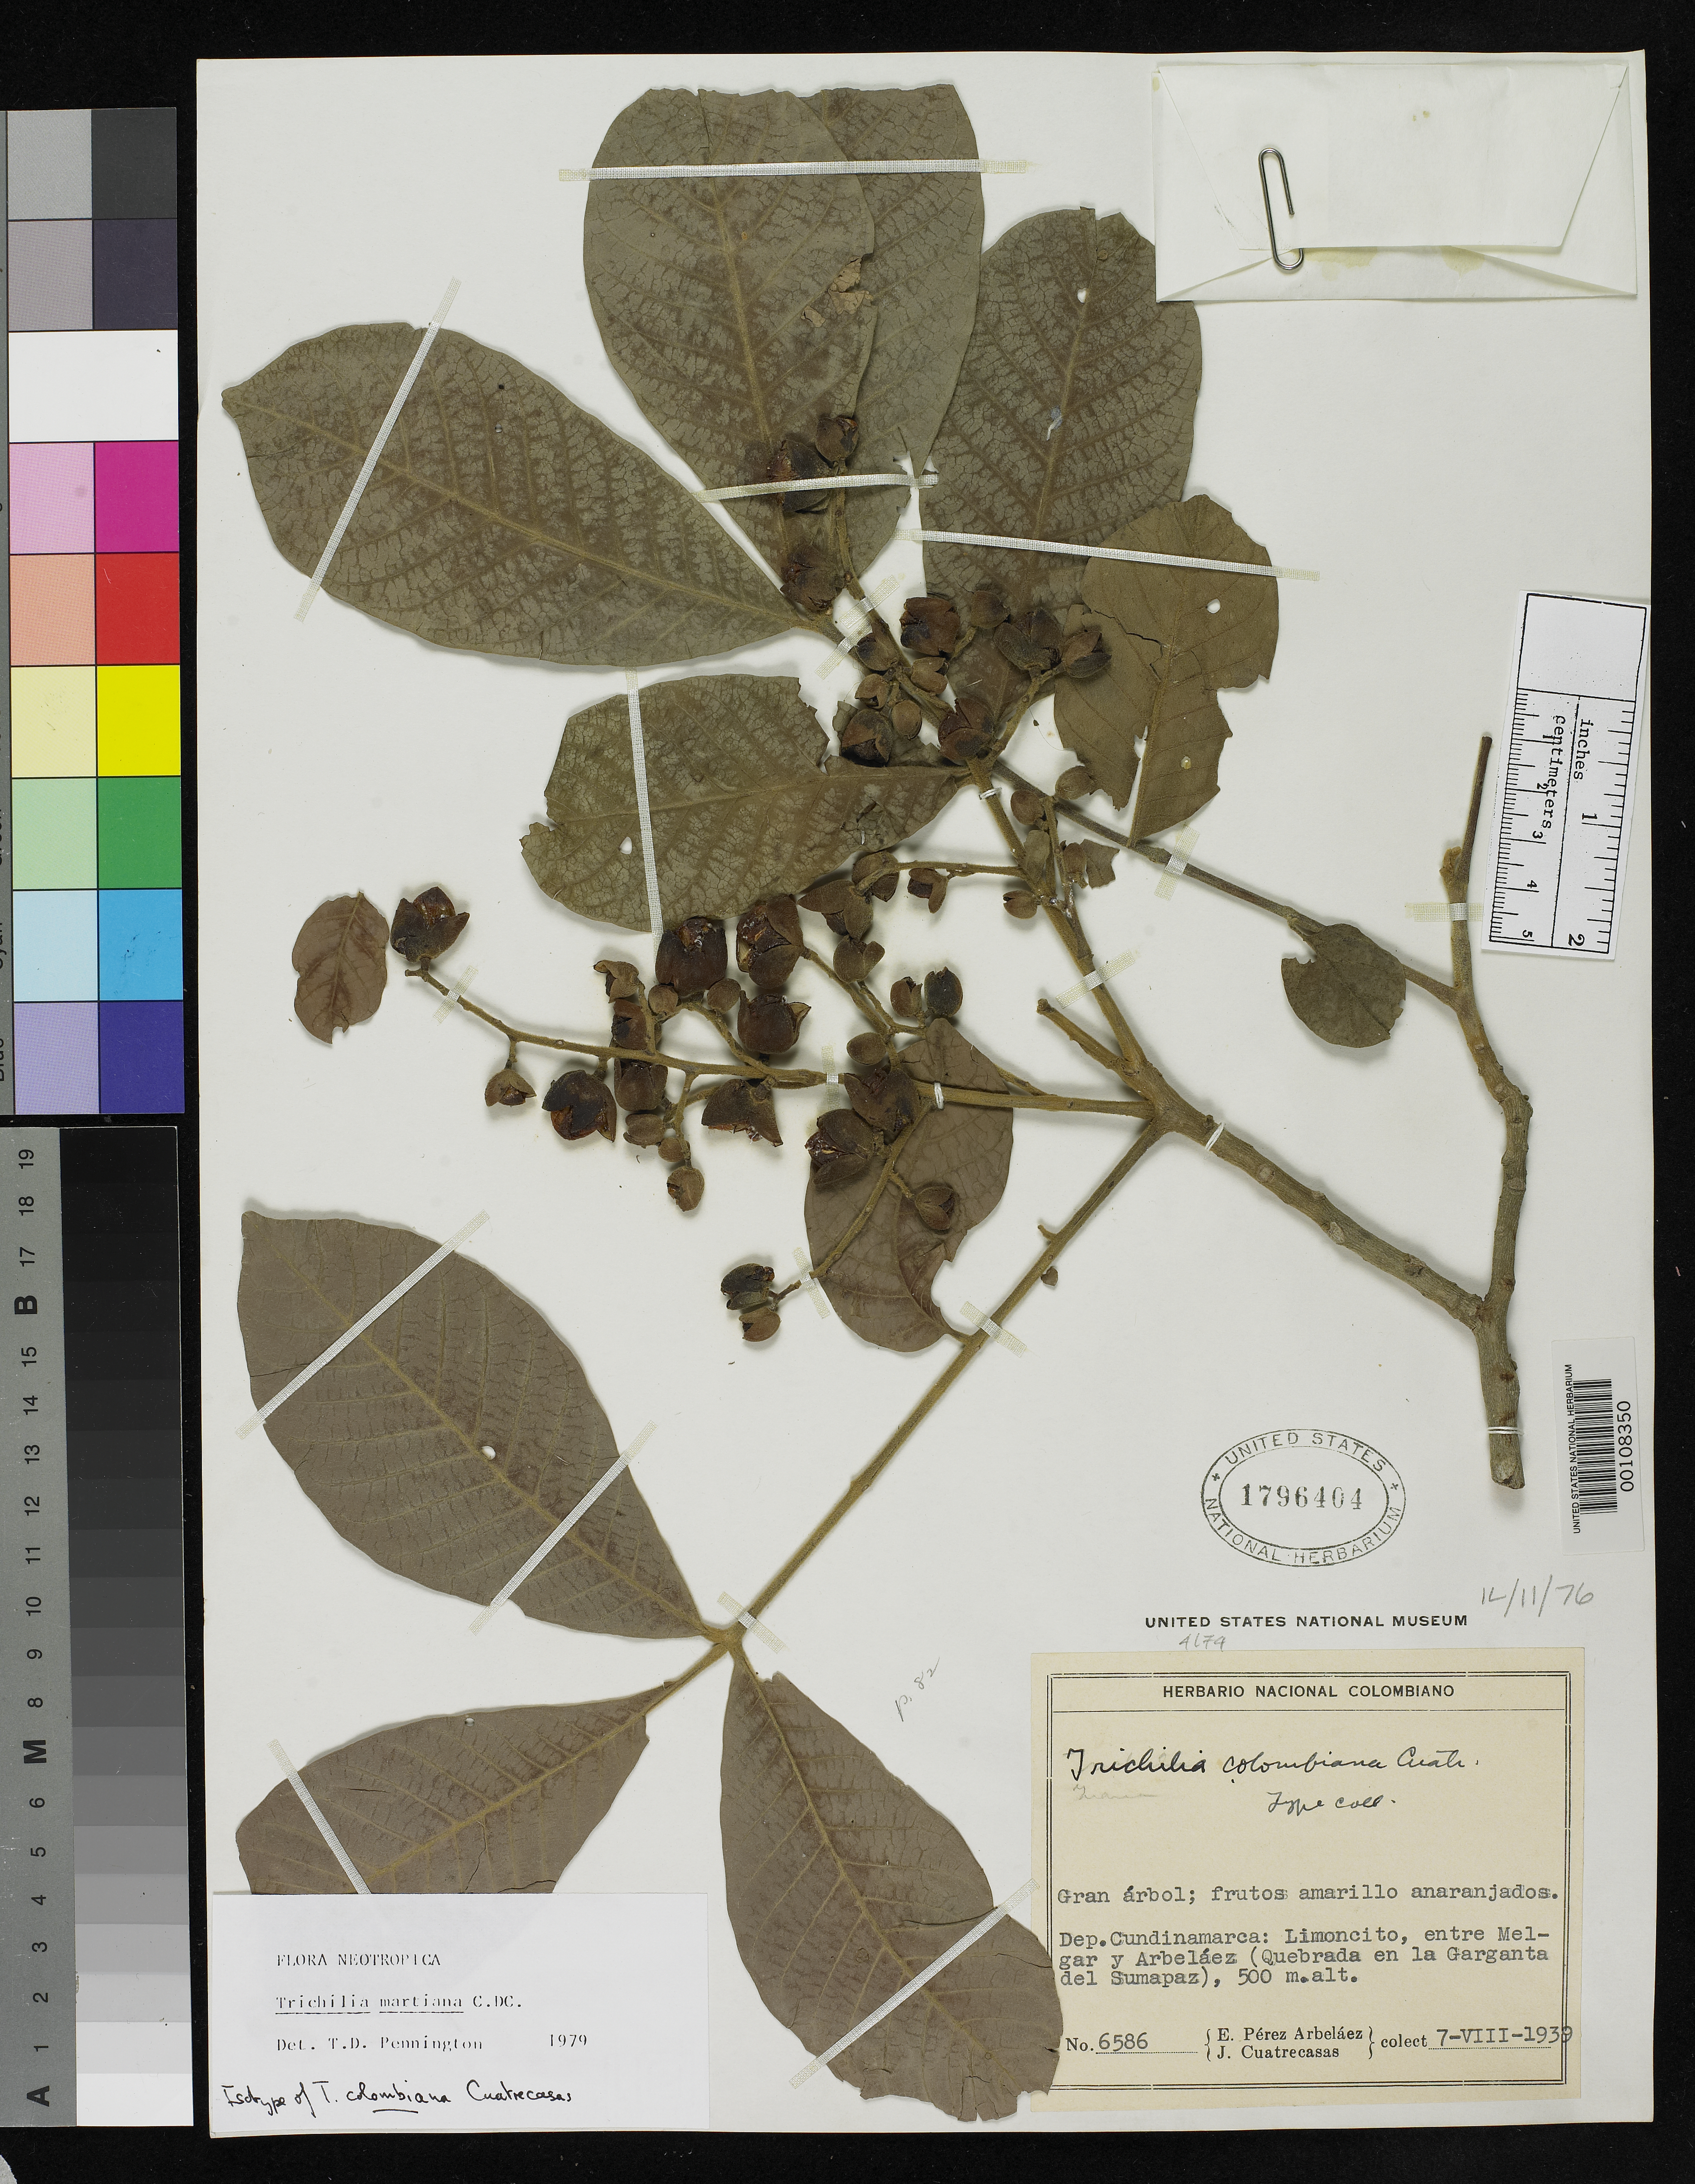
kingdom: Plantae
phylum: Tracheophyta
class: Magnoliopsida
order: Sapindales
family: Meliaceae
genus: Trichilia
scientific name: Trichilia colombiana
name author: Cuatrec.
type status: Isotype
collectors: J. Cuatrecasas & E. Pérez Arbeláez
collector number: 6586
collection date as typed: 07 Aug 1939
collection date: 1939-08-07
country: Colombia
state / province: Cundinamarca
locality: Limoncito, between Melgar & Arbelaez.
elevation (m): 500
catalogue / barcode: US 1796404